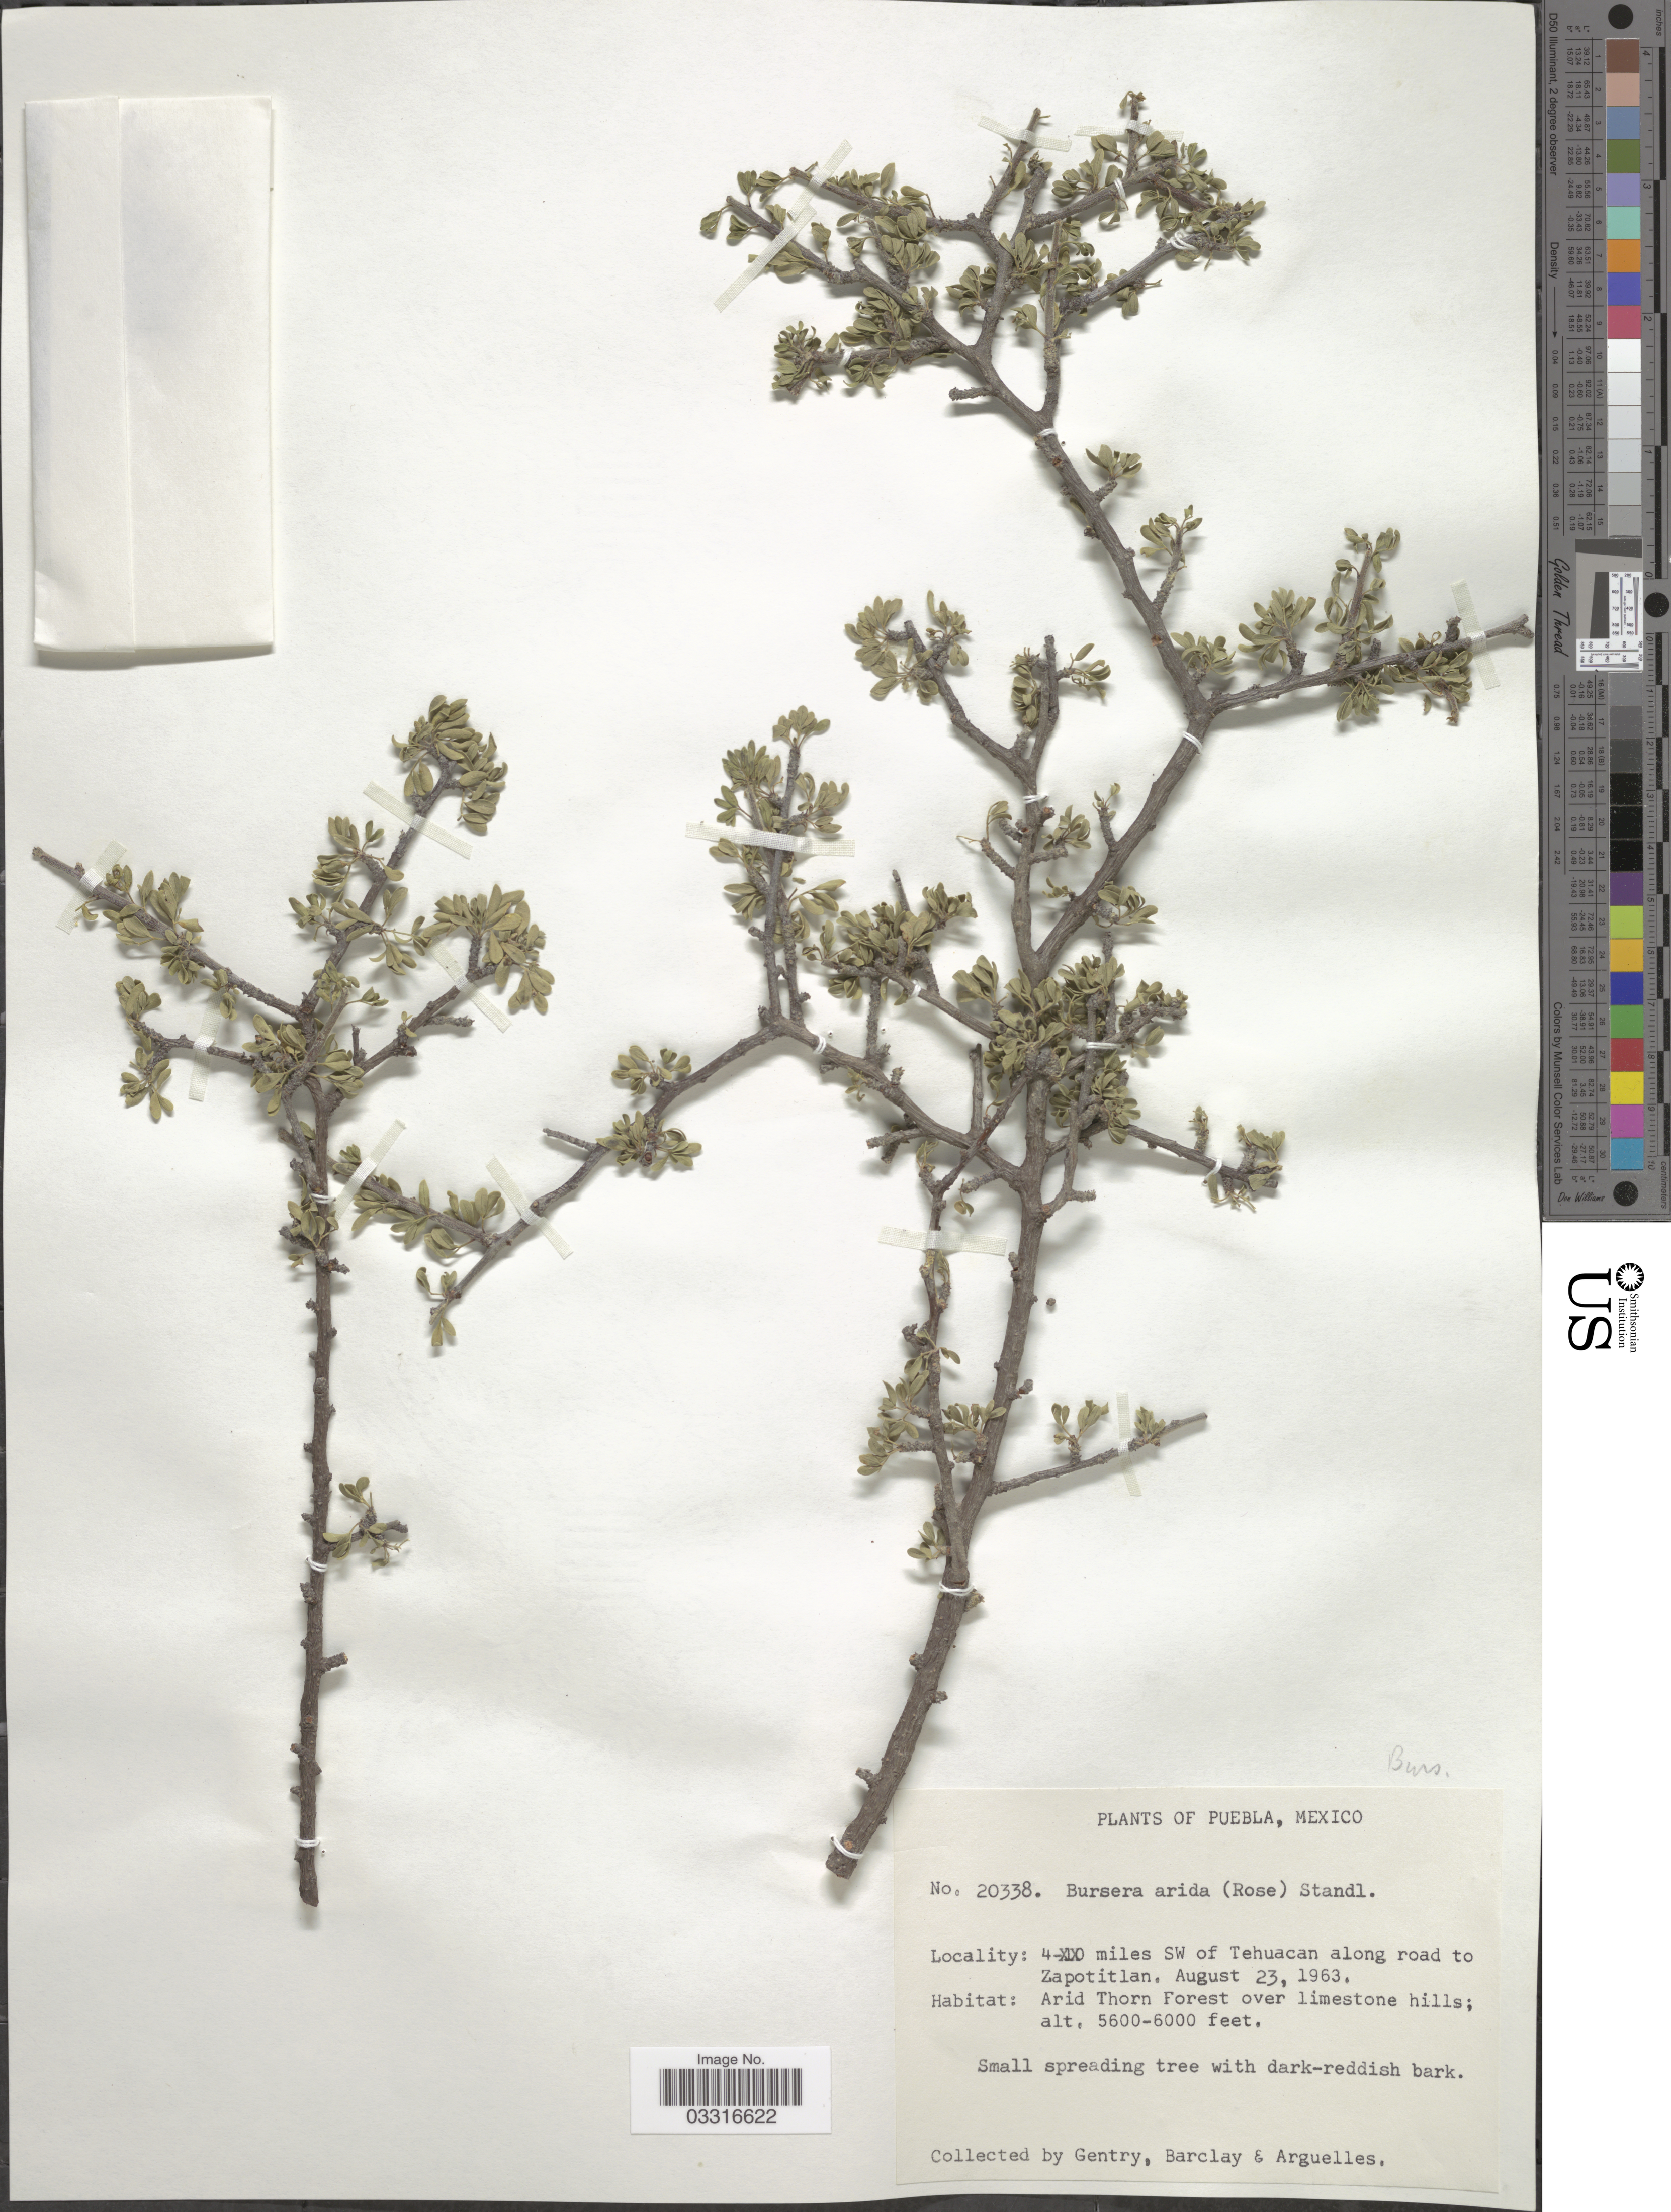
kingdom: Plantae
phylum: Tracheophyta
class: Magnoliopsida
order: Sapindales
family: Burseraceae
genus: Bursera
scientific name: Bursera arida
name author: (Rose) Standl.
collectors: Gentry, --, -- Barclay & Arguelles, --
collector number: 20338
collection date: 1963-08-23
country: Mexico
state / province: Puebla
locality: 4 miles SW of Tehuacan along road to Zapotitlan.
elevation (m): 1707